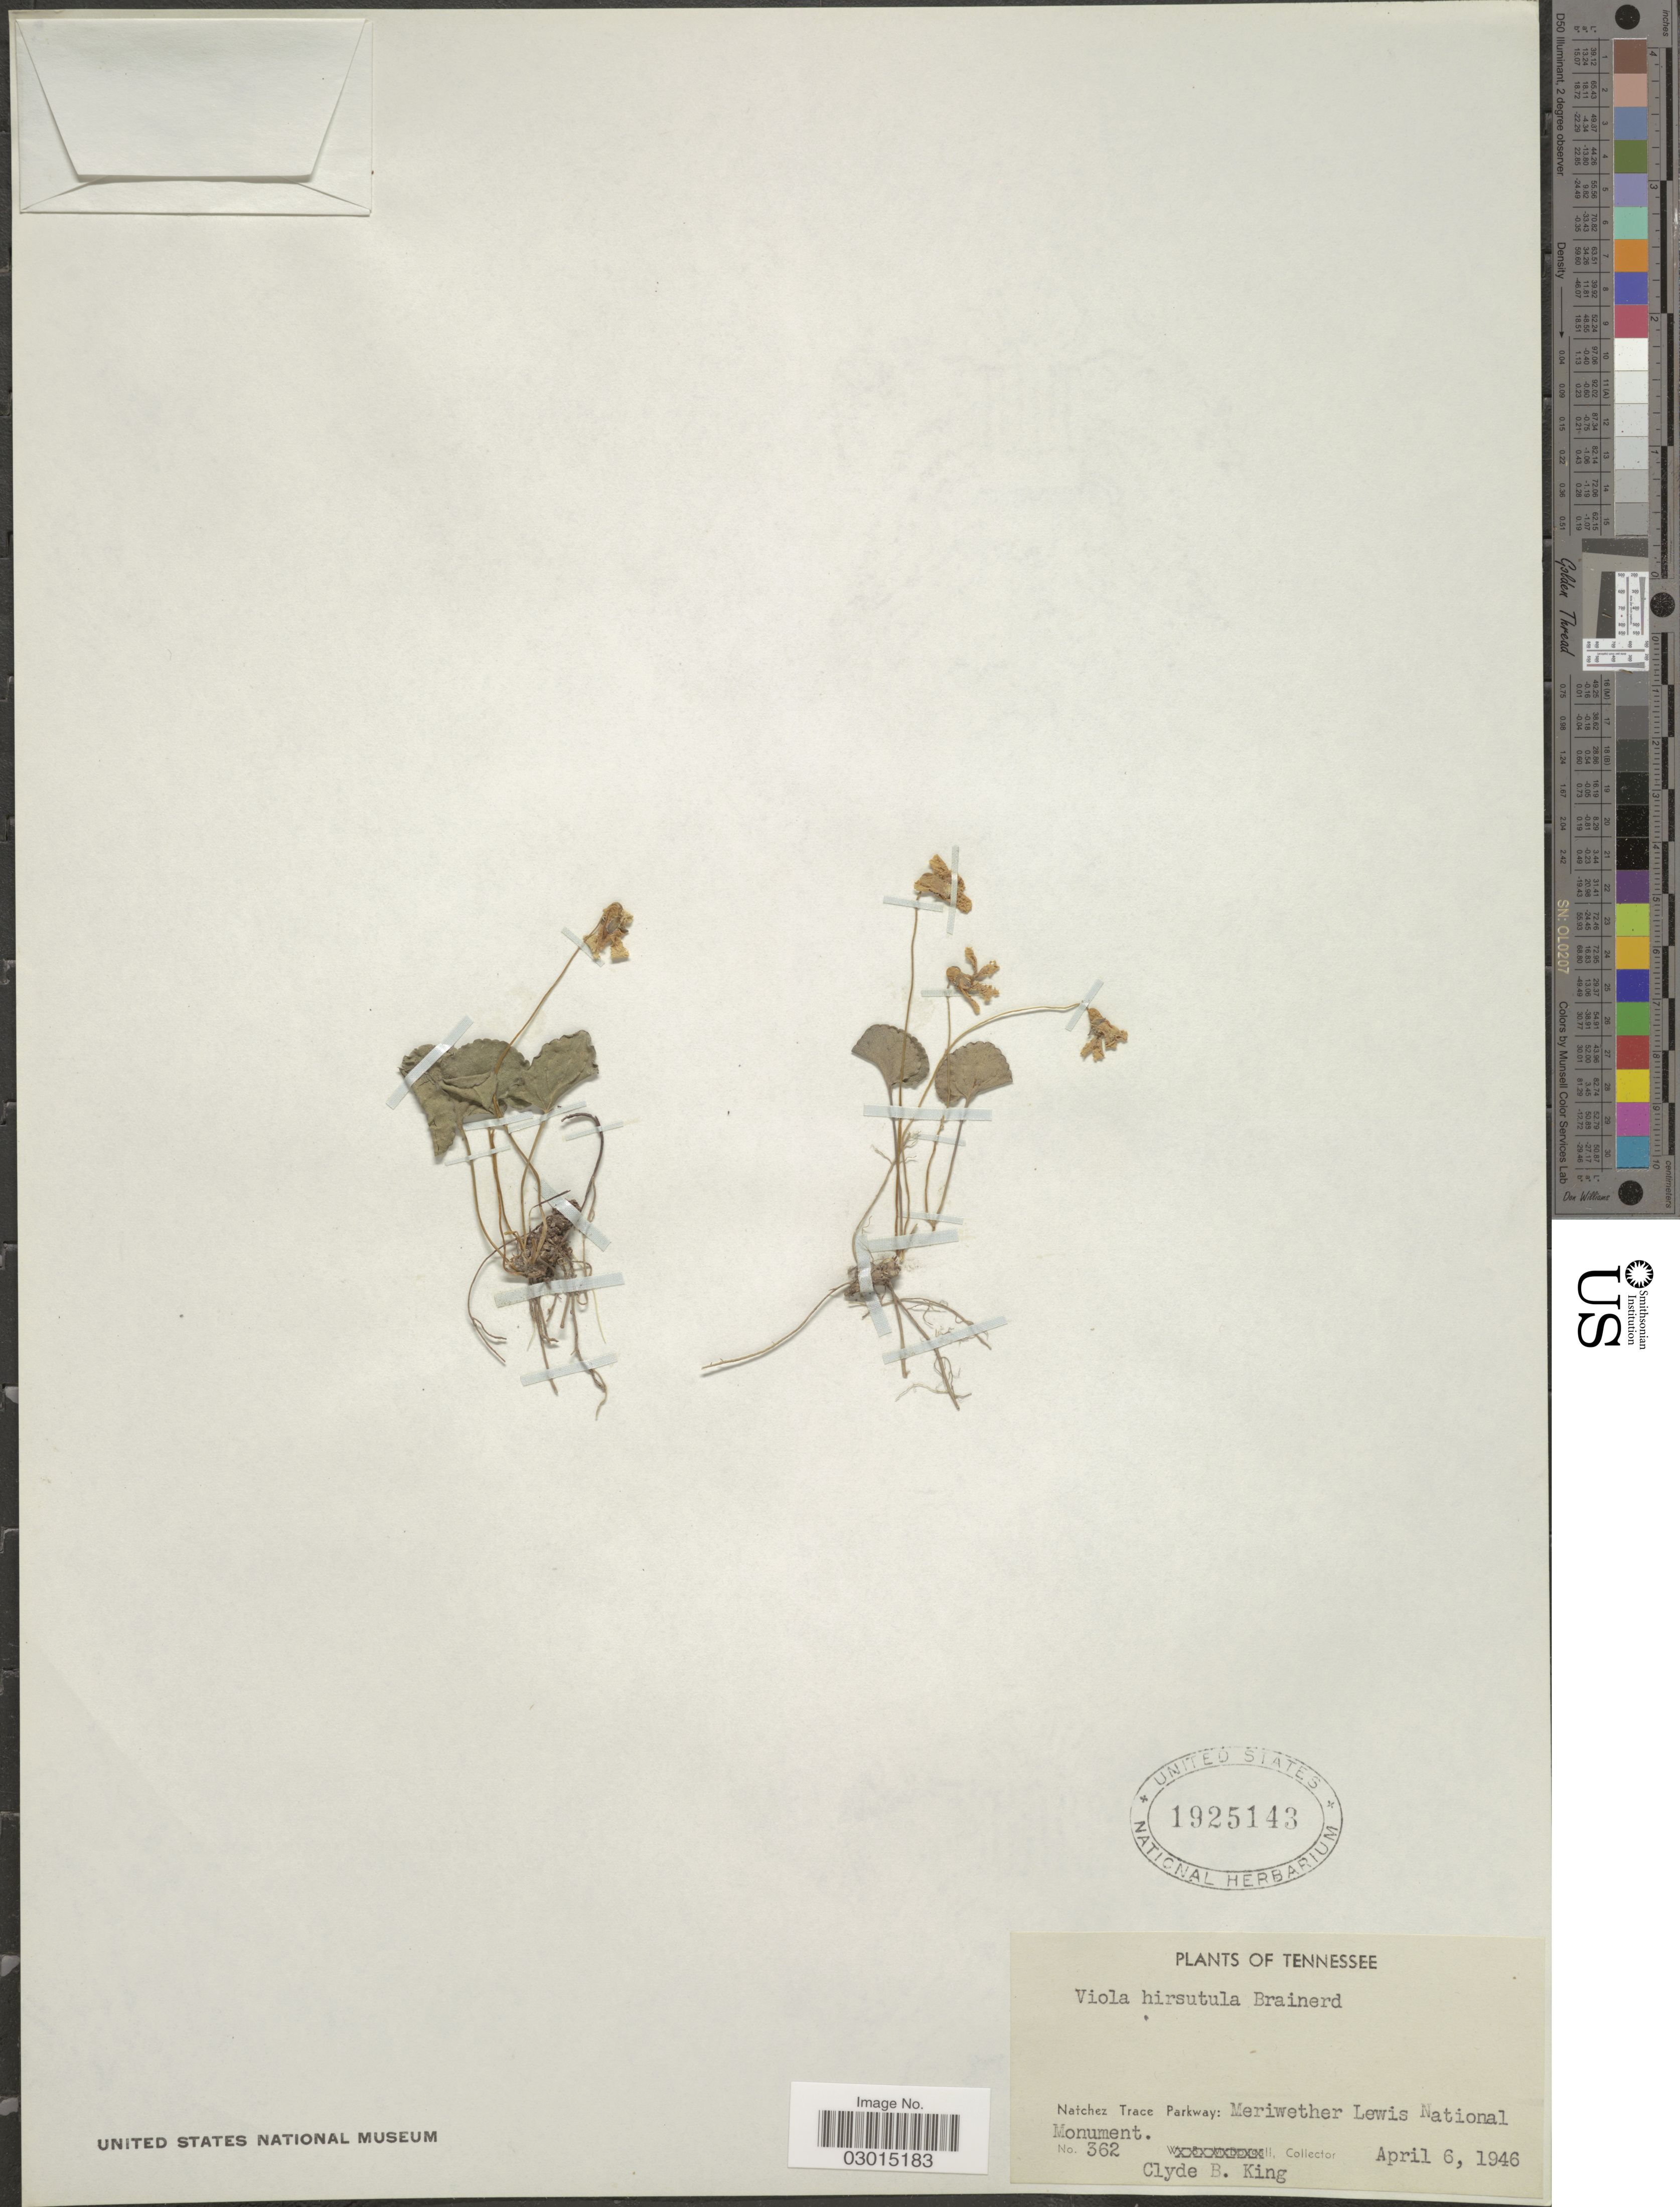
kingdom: Plantae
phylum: Tracheophyta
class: Magnoliopsida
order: Malpighiales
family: Violaceae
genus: Viola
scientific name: Viola hirsutula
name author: Brainerd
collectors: C. King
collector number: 362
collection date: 1946-04-06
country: United States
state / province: Tennessee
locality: Natchez Trace Parkway: Meriwether Lewis National Monument.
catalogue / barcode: US 1925143